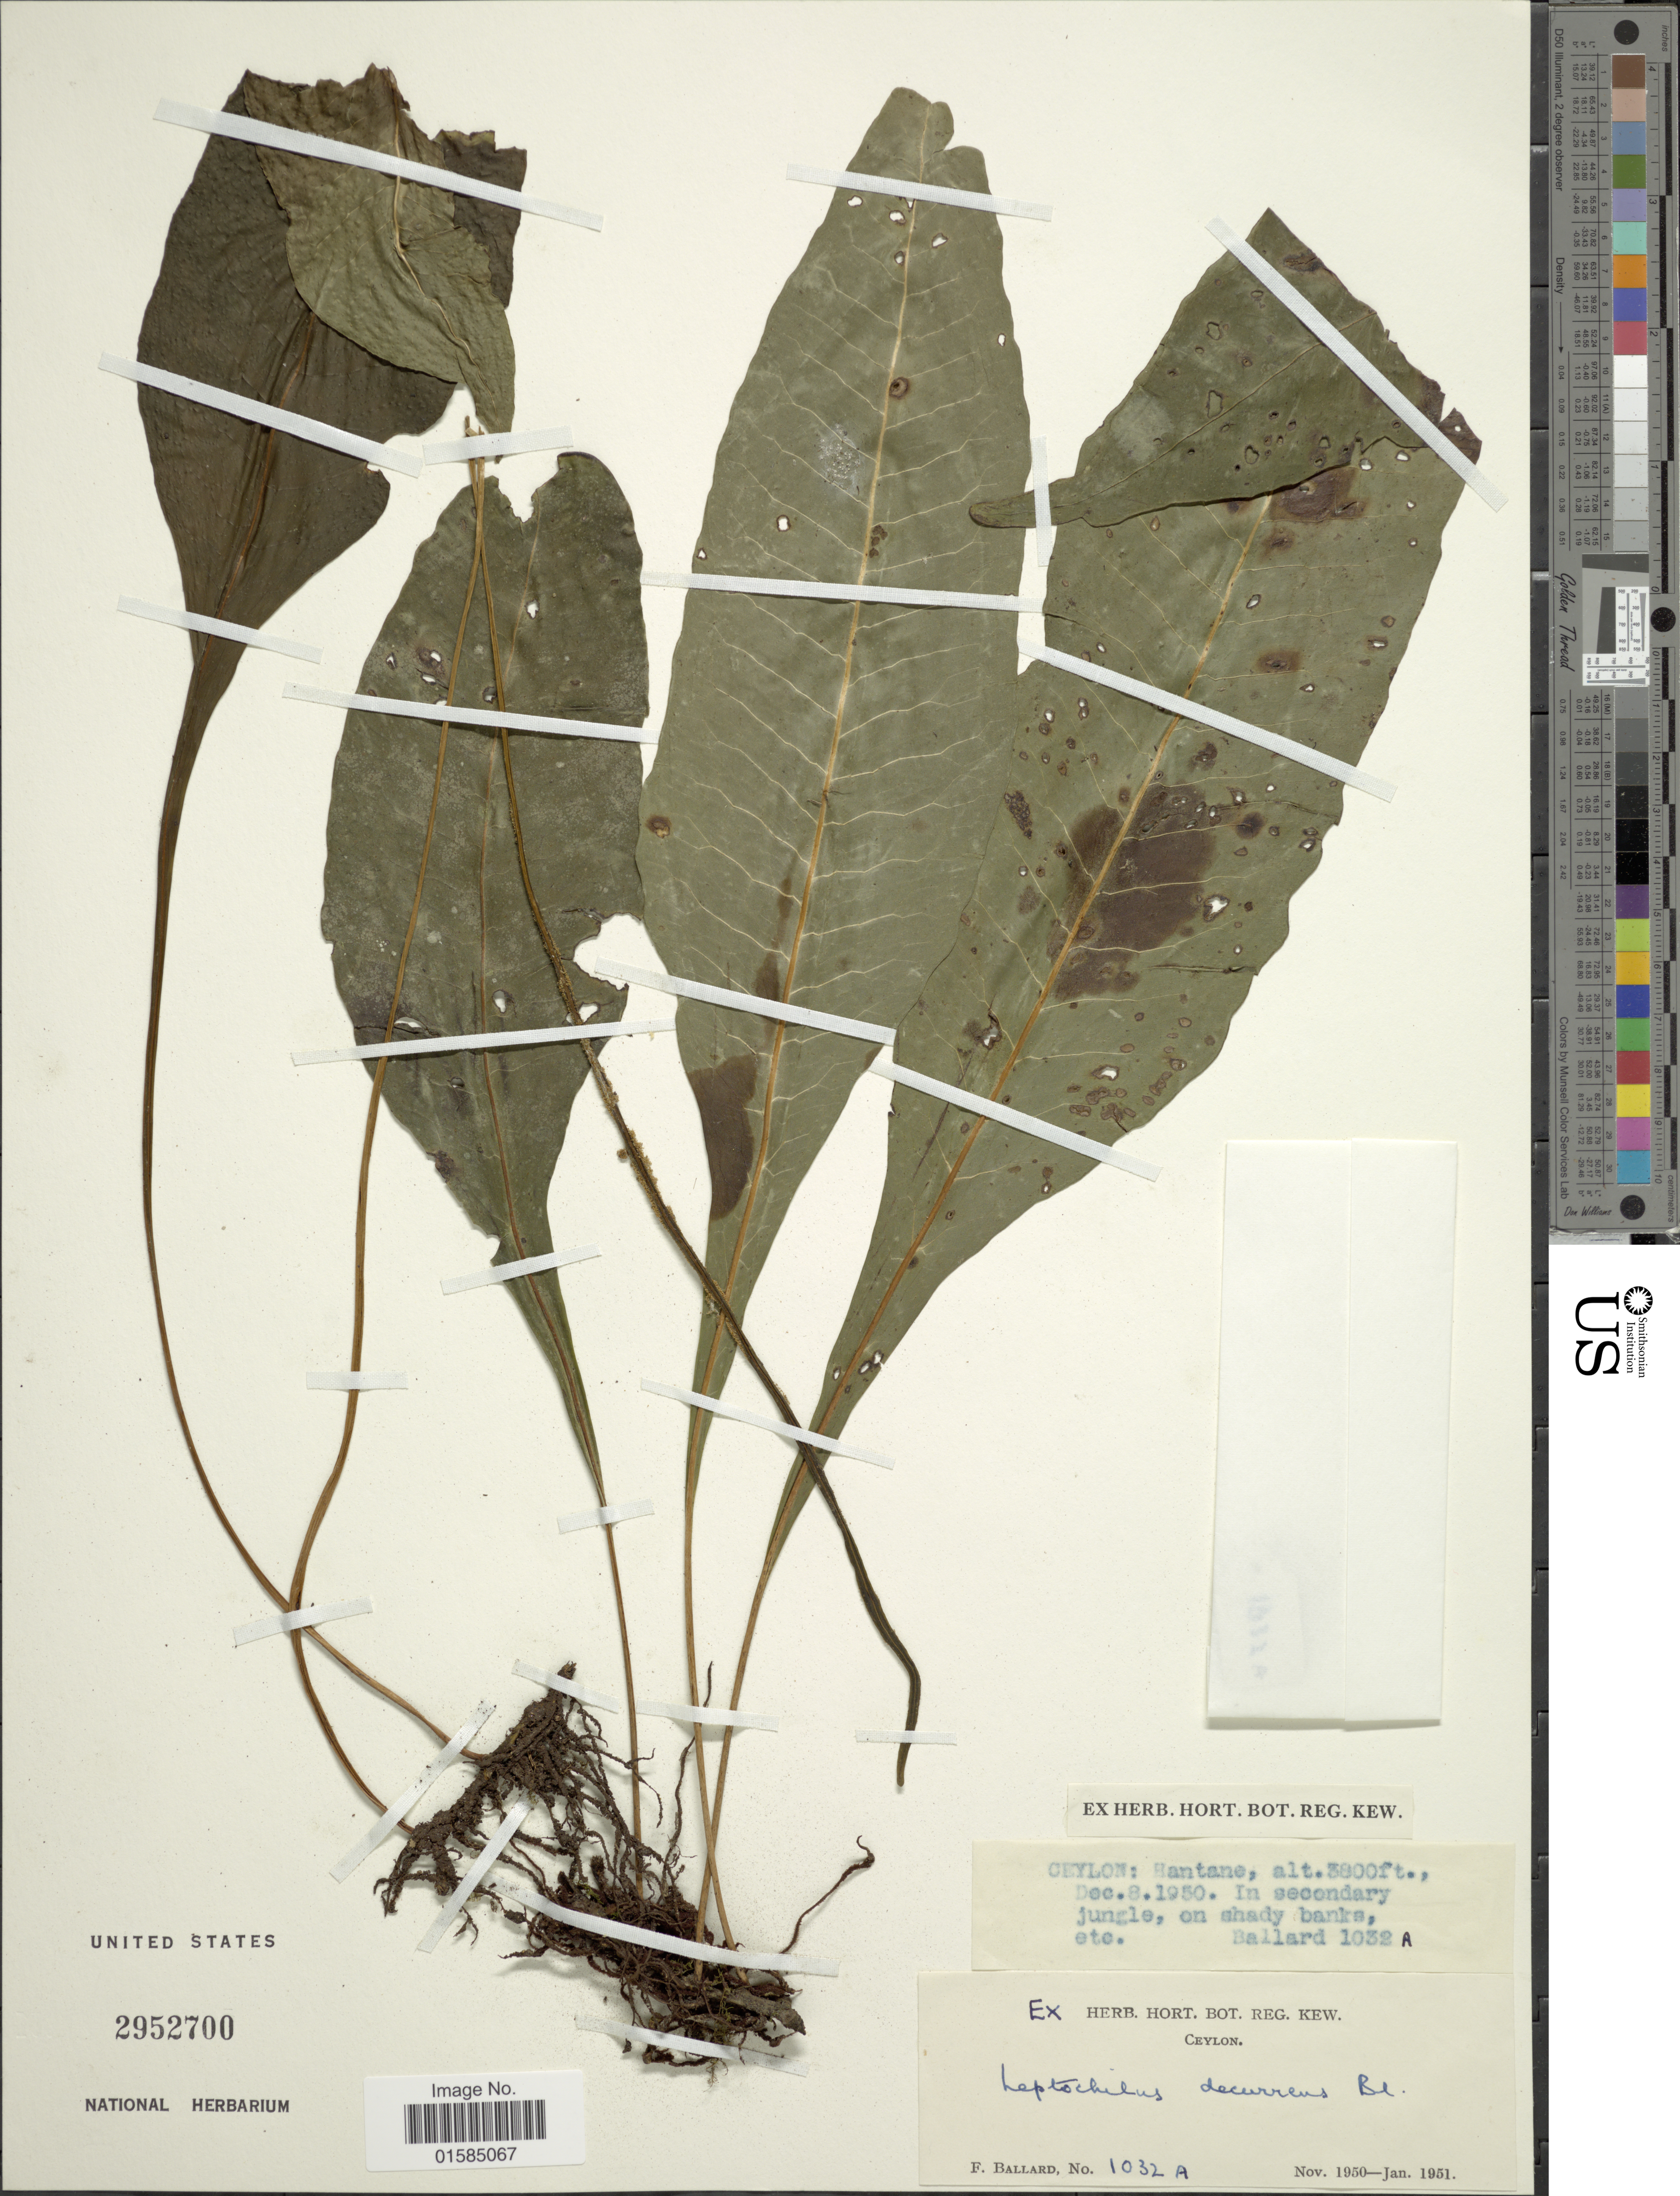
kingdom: Plantae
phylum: Tracheophyta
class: Polypodiopsida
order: Polypodiales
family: Polypodiaceae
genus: Leptochilus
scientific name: Leptochilus decurrens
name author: Blume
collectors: F. Ballard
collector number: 1032A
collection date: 1950-12-08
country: Sri Lanka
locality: Ceylon: Hantane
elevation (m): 1158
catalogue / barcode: US 2952700